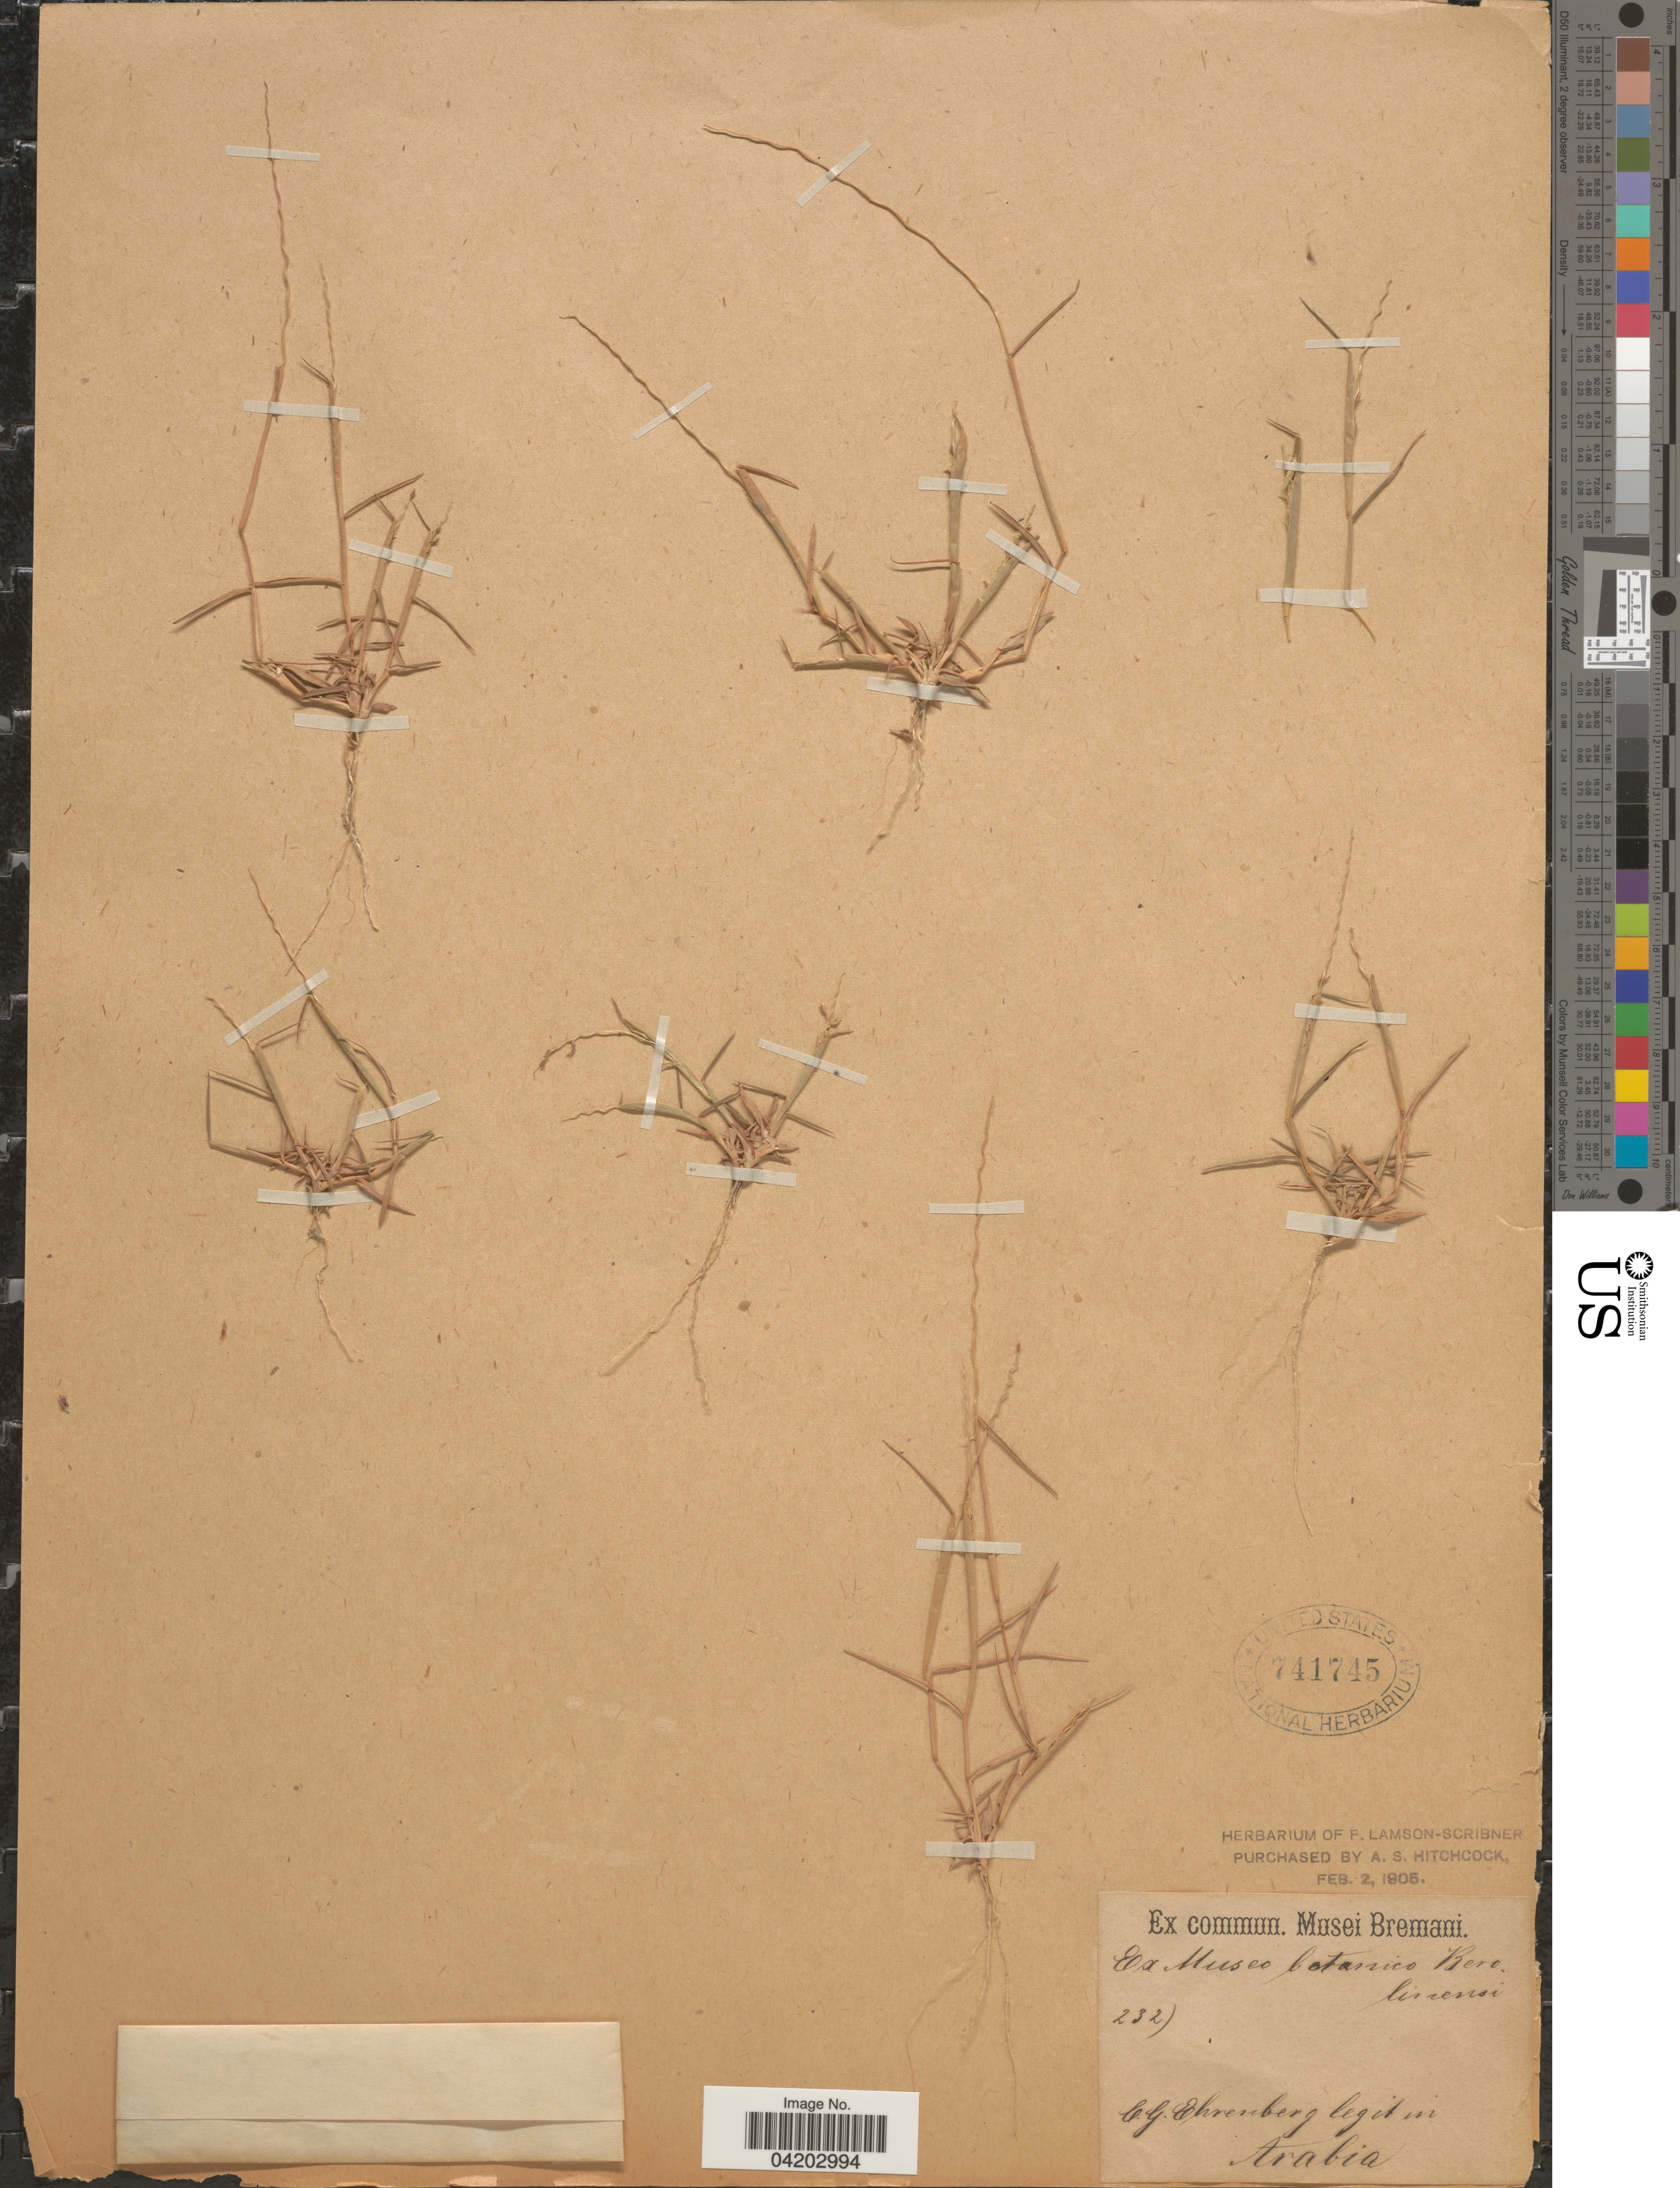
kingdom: Plantae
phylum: Tracheophyta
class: Liliopsida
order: Poales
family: Poaceae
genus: Leptothrium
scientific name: Leptothrium inerme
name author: (Chiov.) P.M. Peterson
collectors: C. Ehrenberg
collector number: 232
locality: Arabia.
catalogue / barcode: US 741745